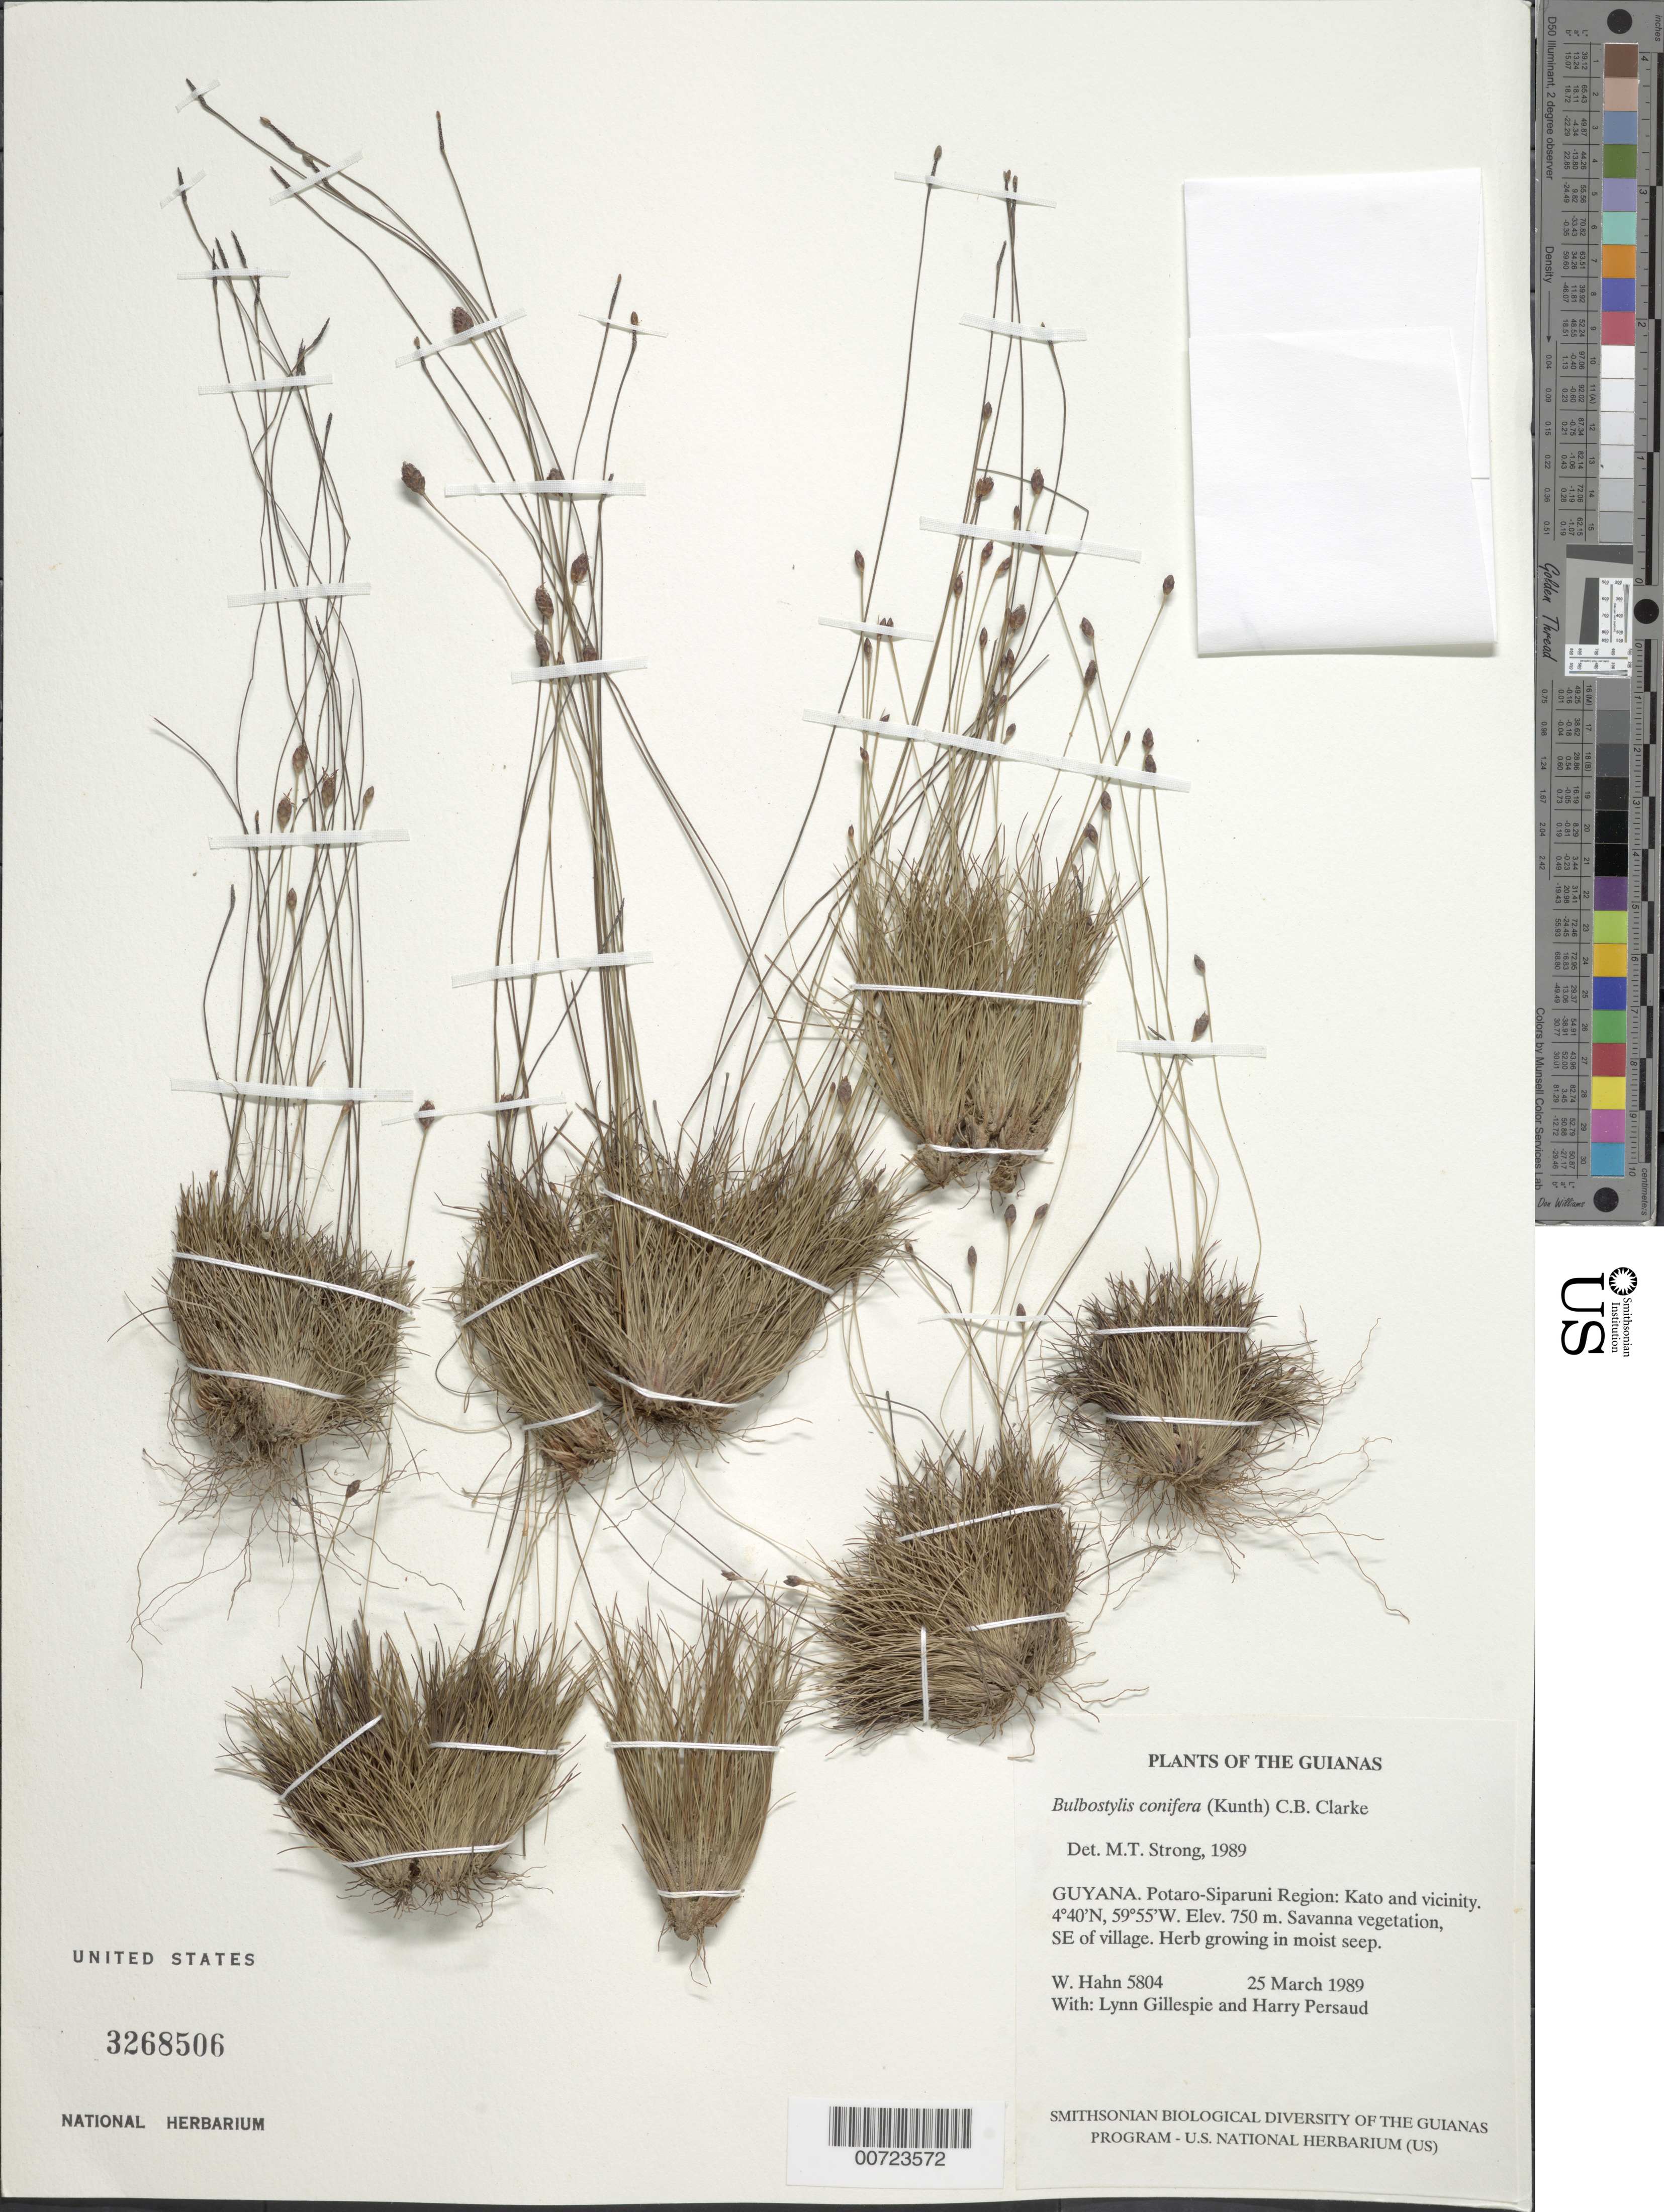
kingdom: Plantae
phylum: Tracheophyta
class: Liliopsida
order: Poales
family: Cyperaceae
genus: Bulbostylis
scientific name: Bulbostylis conifera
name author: (Kunth) C.B. Clarke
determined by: Strong, M. T., (US), Smithsonian Institution - National Museum of Natural History (UNITED STATES)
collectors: W. Hahn, L. J. Gillespie & H. Persaud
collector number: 5804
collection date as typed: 25 March 1989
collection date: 1989-03-25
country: Guyana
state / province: Potaro-Siparuni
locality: Kato and vicinity. SE of village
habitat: Savanna vegetation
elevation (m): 750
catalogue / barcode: US 3268506